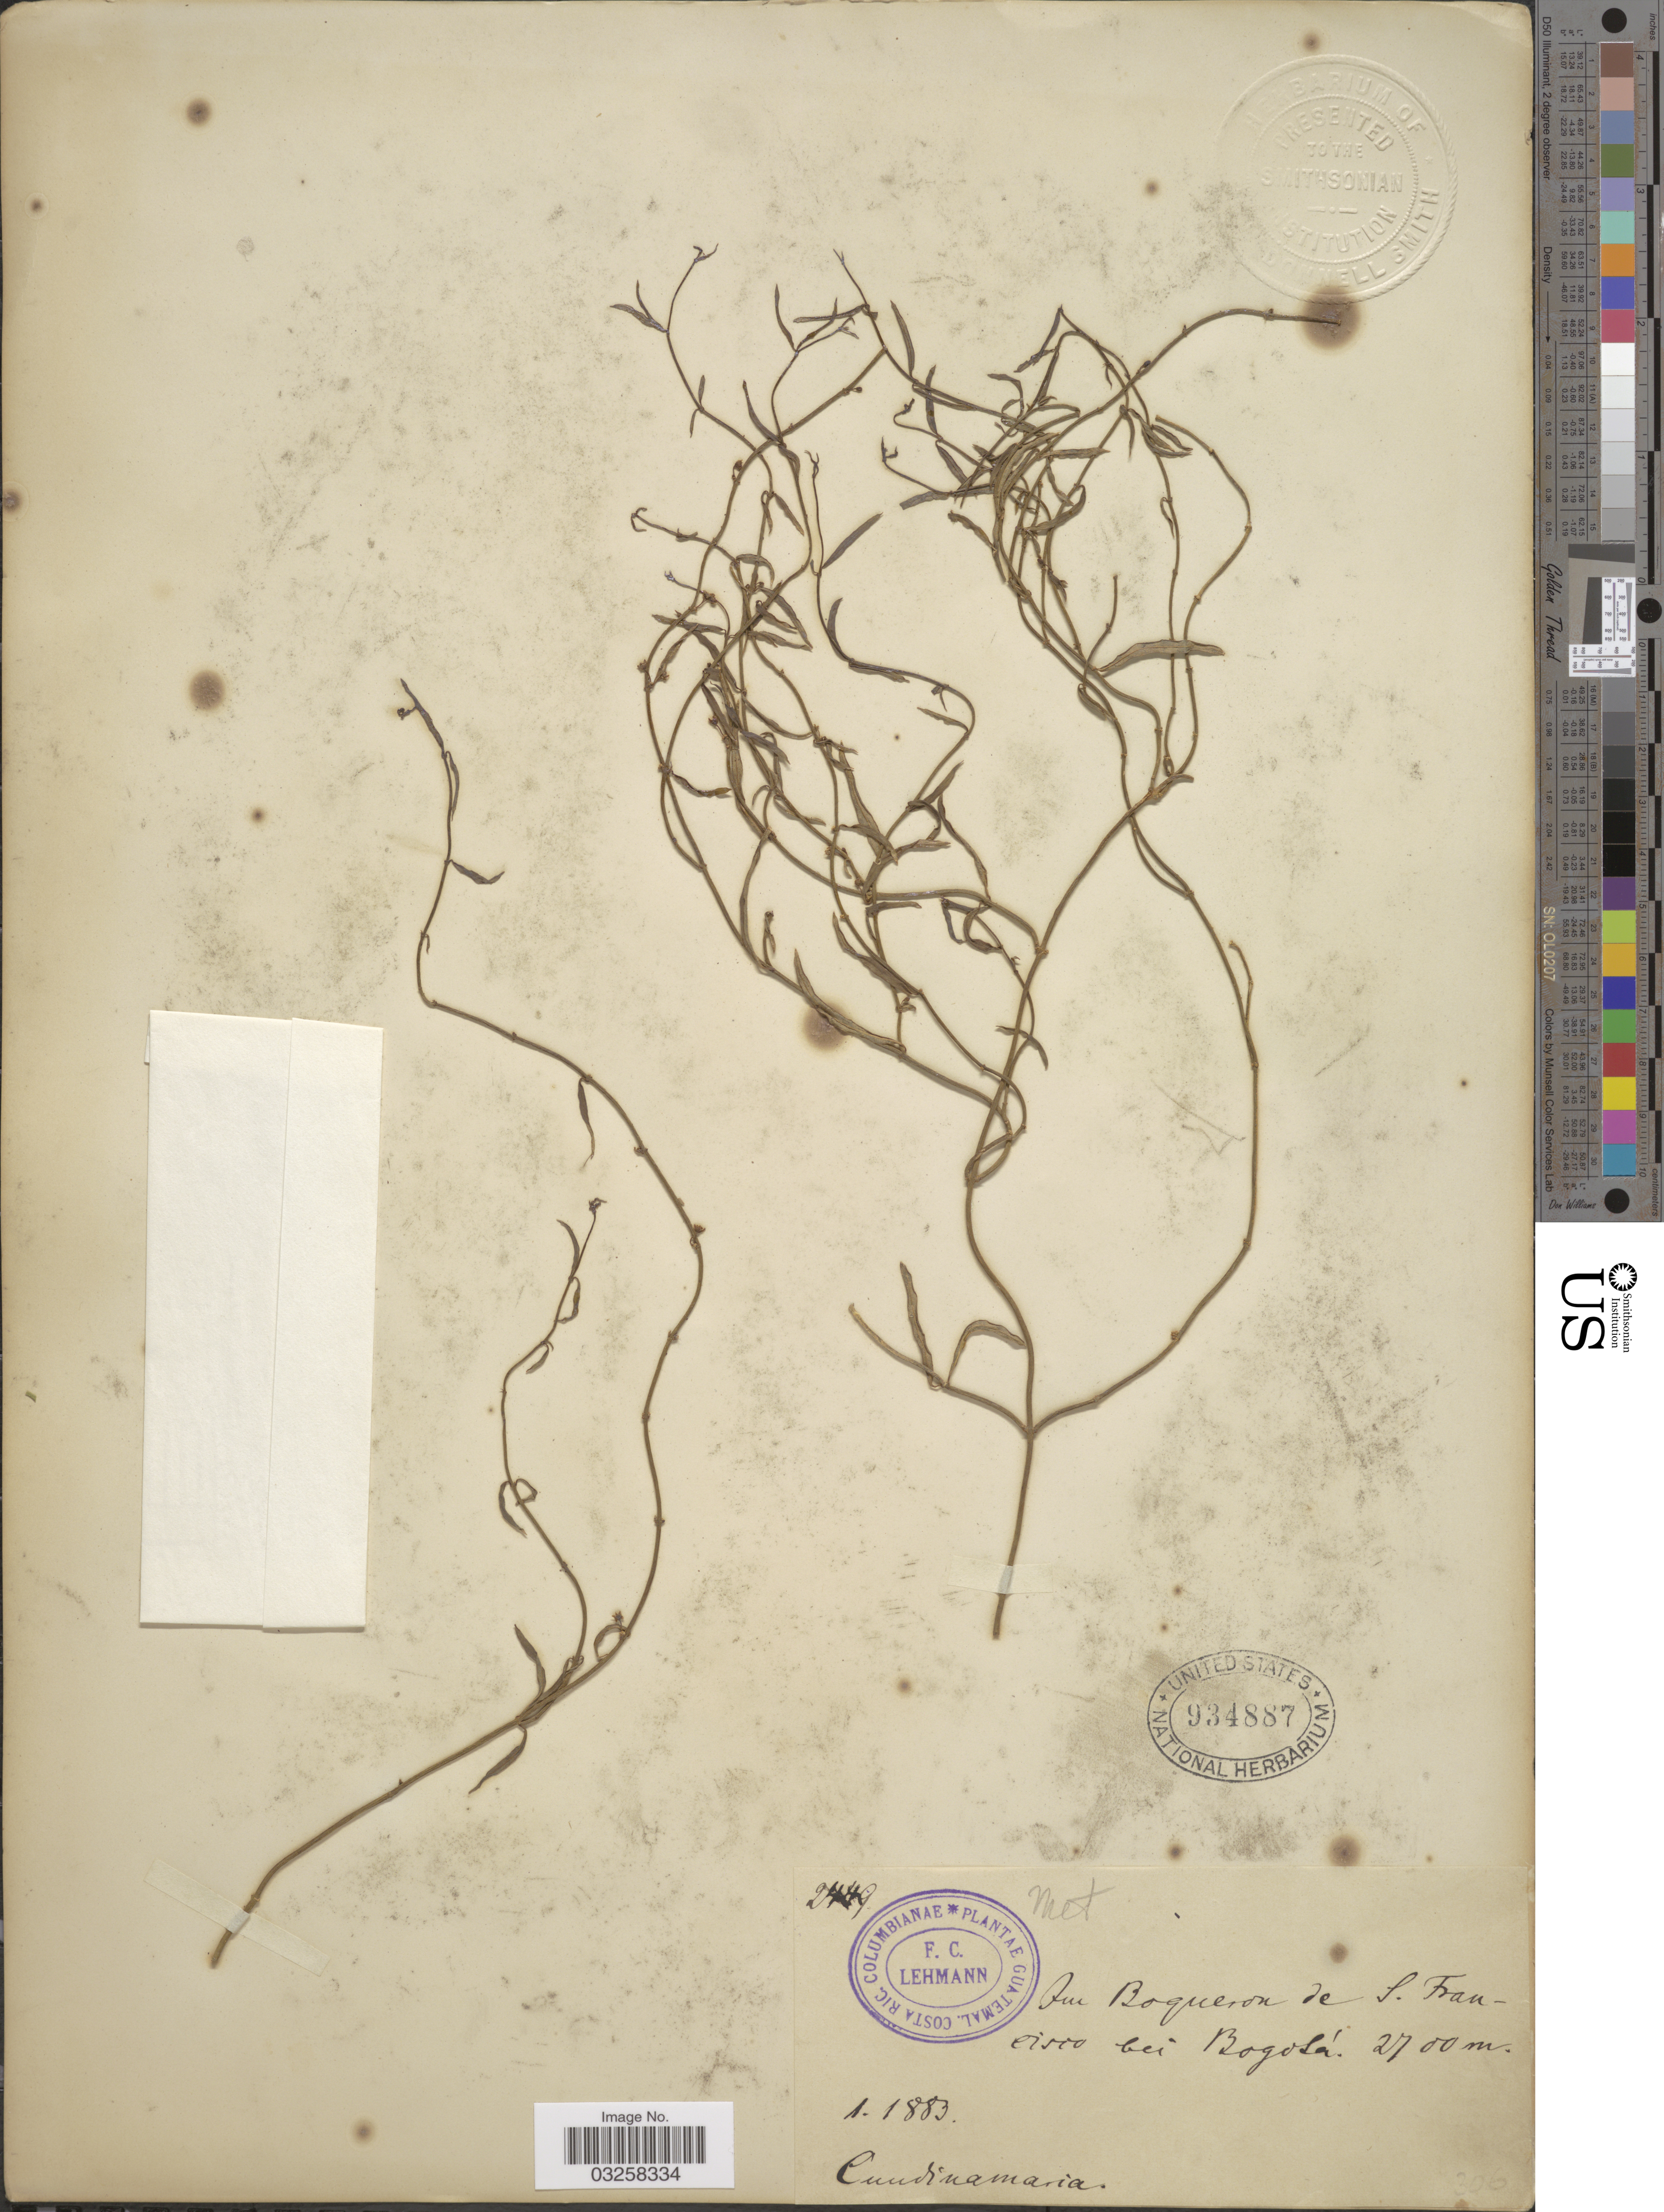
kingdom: Plantae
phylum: Tracheophyta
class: Magnoliopsida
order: Gentianales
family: Apocynaceae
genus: Orthosia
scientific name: Orthosia stenophylla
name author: Schltr.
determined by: Liede-Schumann, Sigrid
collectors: F. C. Lehmann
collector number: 2449?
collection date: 1883-01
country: Colombia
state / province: Cundinamarca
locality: Im Boqueron de S. Francisco bei Bogotá.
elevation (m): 2700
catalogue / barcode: US 934887